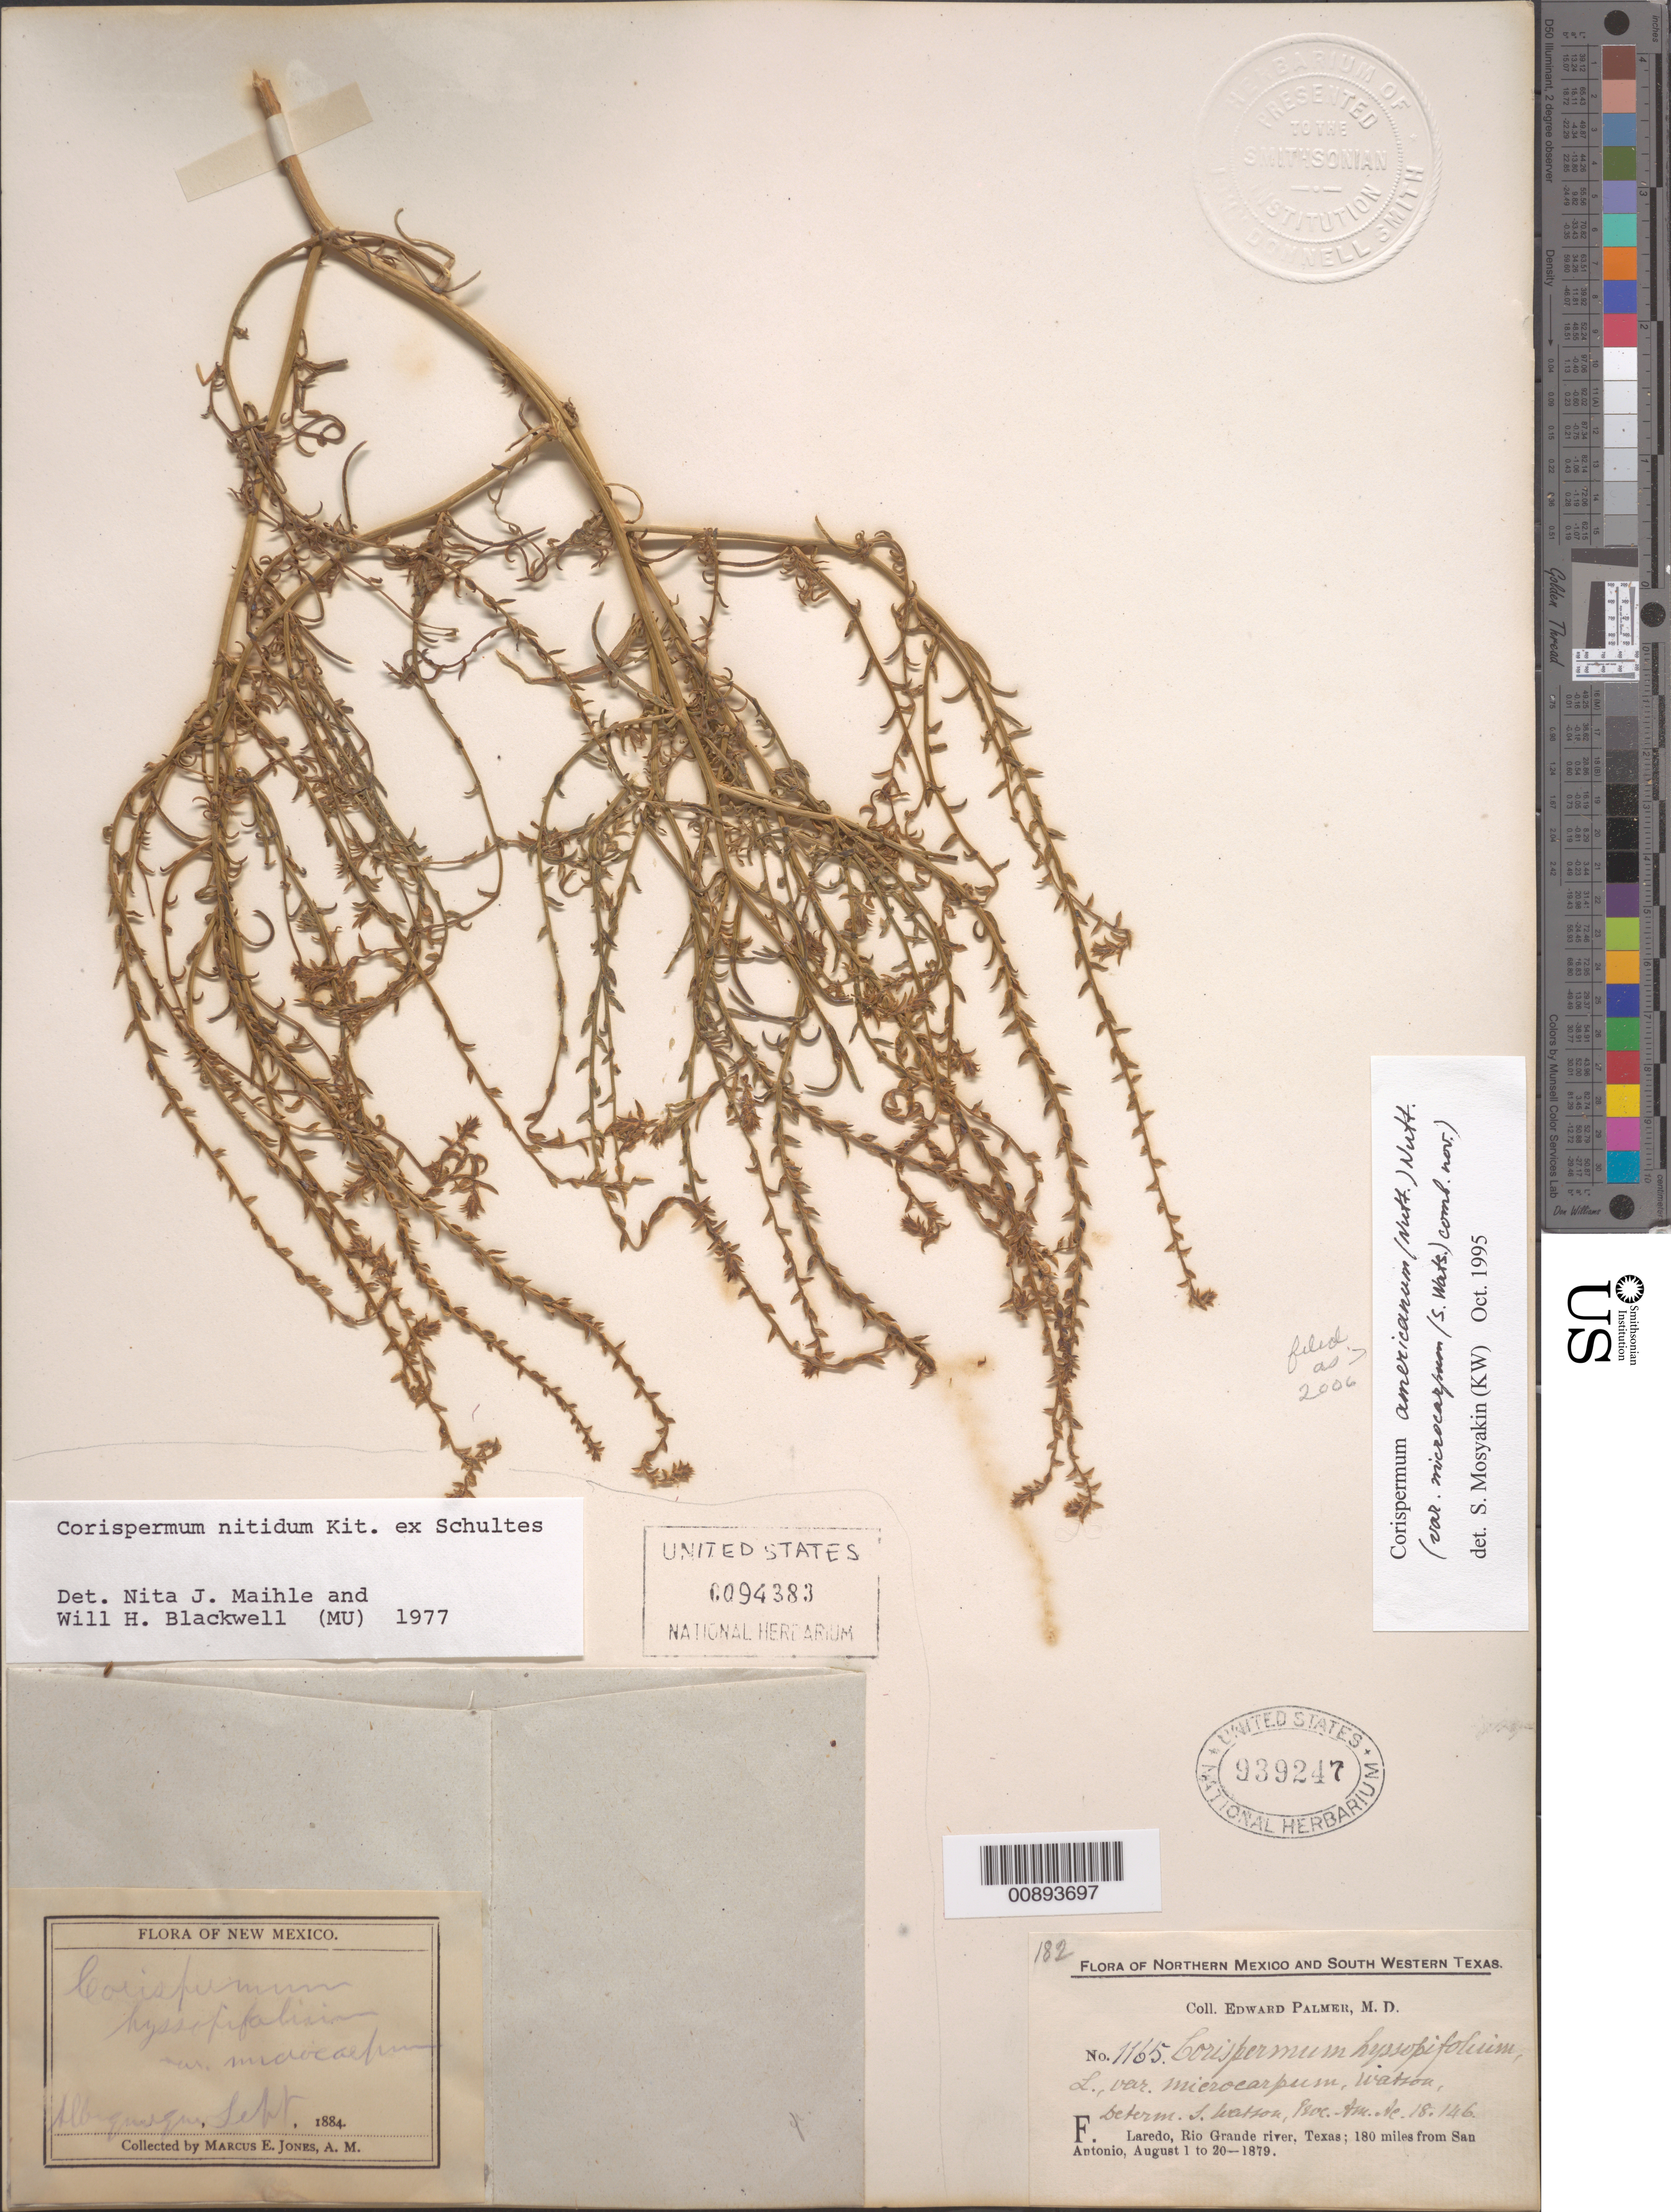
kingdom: Plantae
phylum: Tracheophyta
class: Magnoliopsida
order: Caryophyllales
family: Amaranthaceae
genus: Corispermum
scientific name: Corispermum nitidum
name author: Kit. ex Schult.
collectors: M. E. Jones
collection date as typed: Sep 1884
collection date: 1884-09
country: United States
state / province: New Mexico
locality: Albuquerque, New Mexico.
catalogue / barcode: US 94383-2